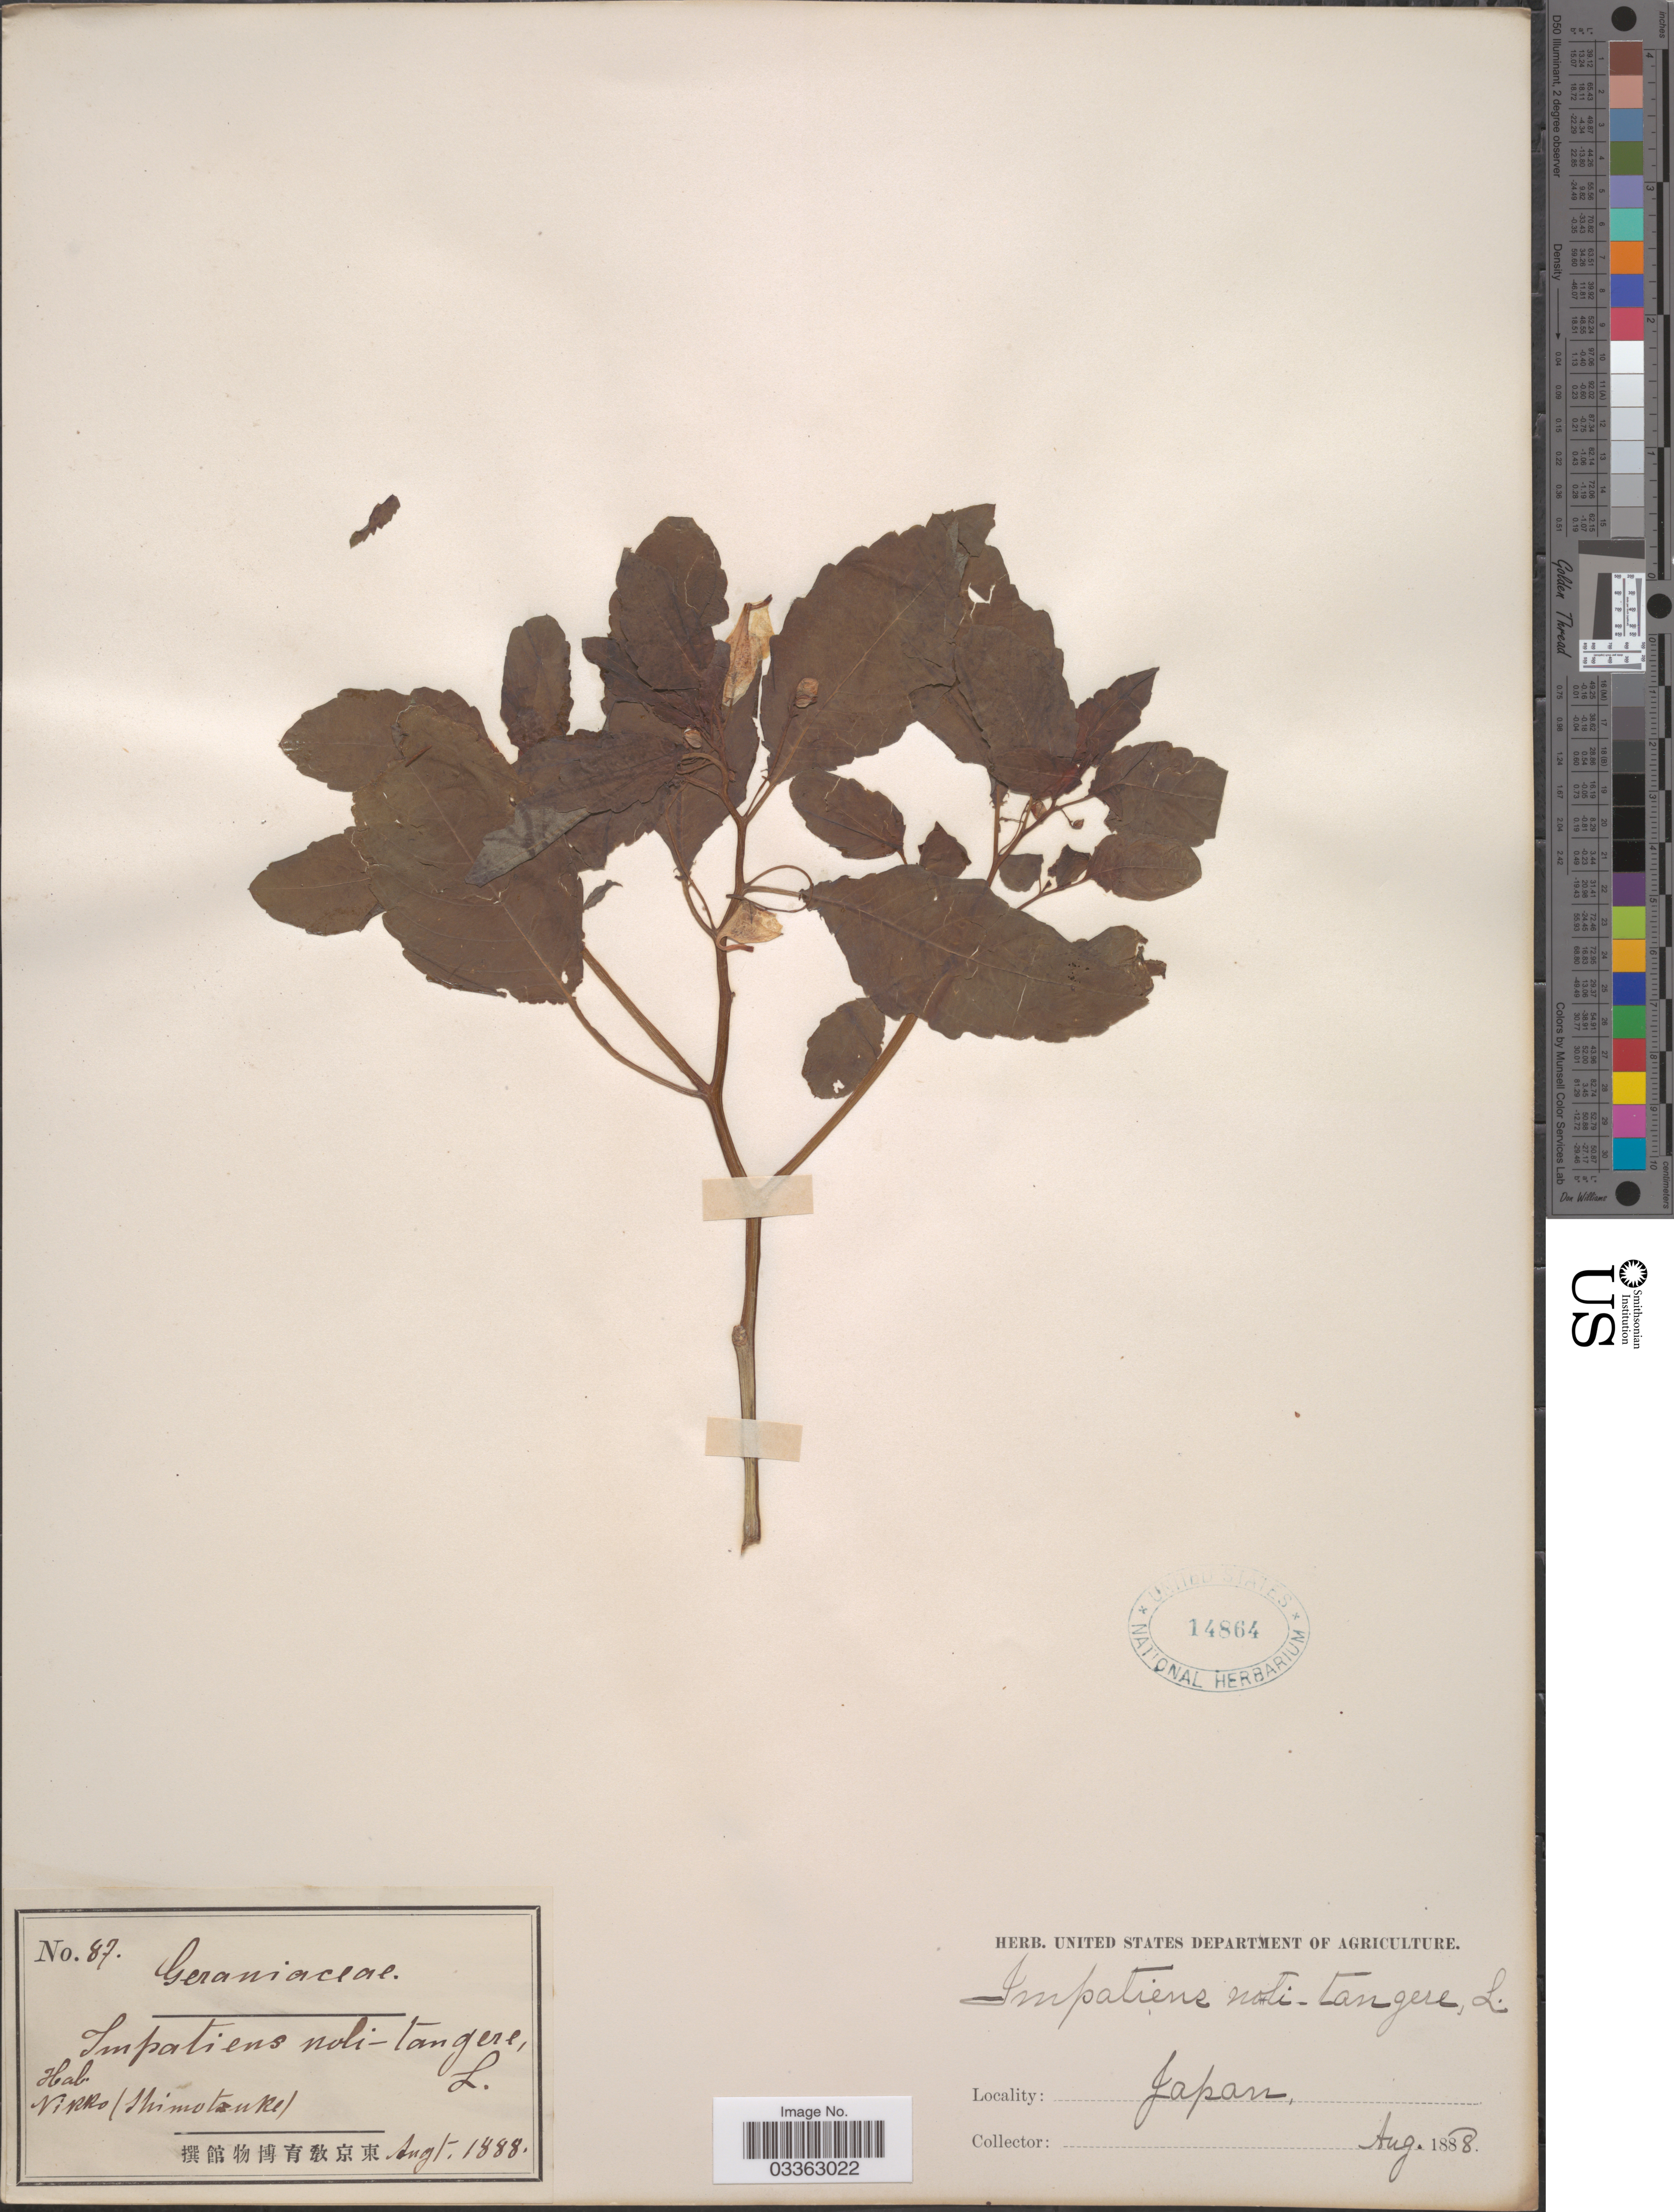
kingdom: Plantae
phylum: Tracheophyta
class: Magnoliopsida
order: Ericales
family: Balsaminaceae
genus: Impatiens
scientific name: Impatiens noli-tangere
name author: L.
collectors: ex herb. U. S. Department of Agriculture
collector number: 87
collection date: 1888-08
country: Japan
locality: Nikko (Shimotsuke).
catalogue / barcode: US 14864